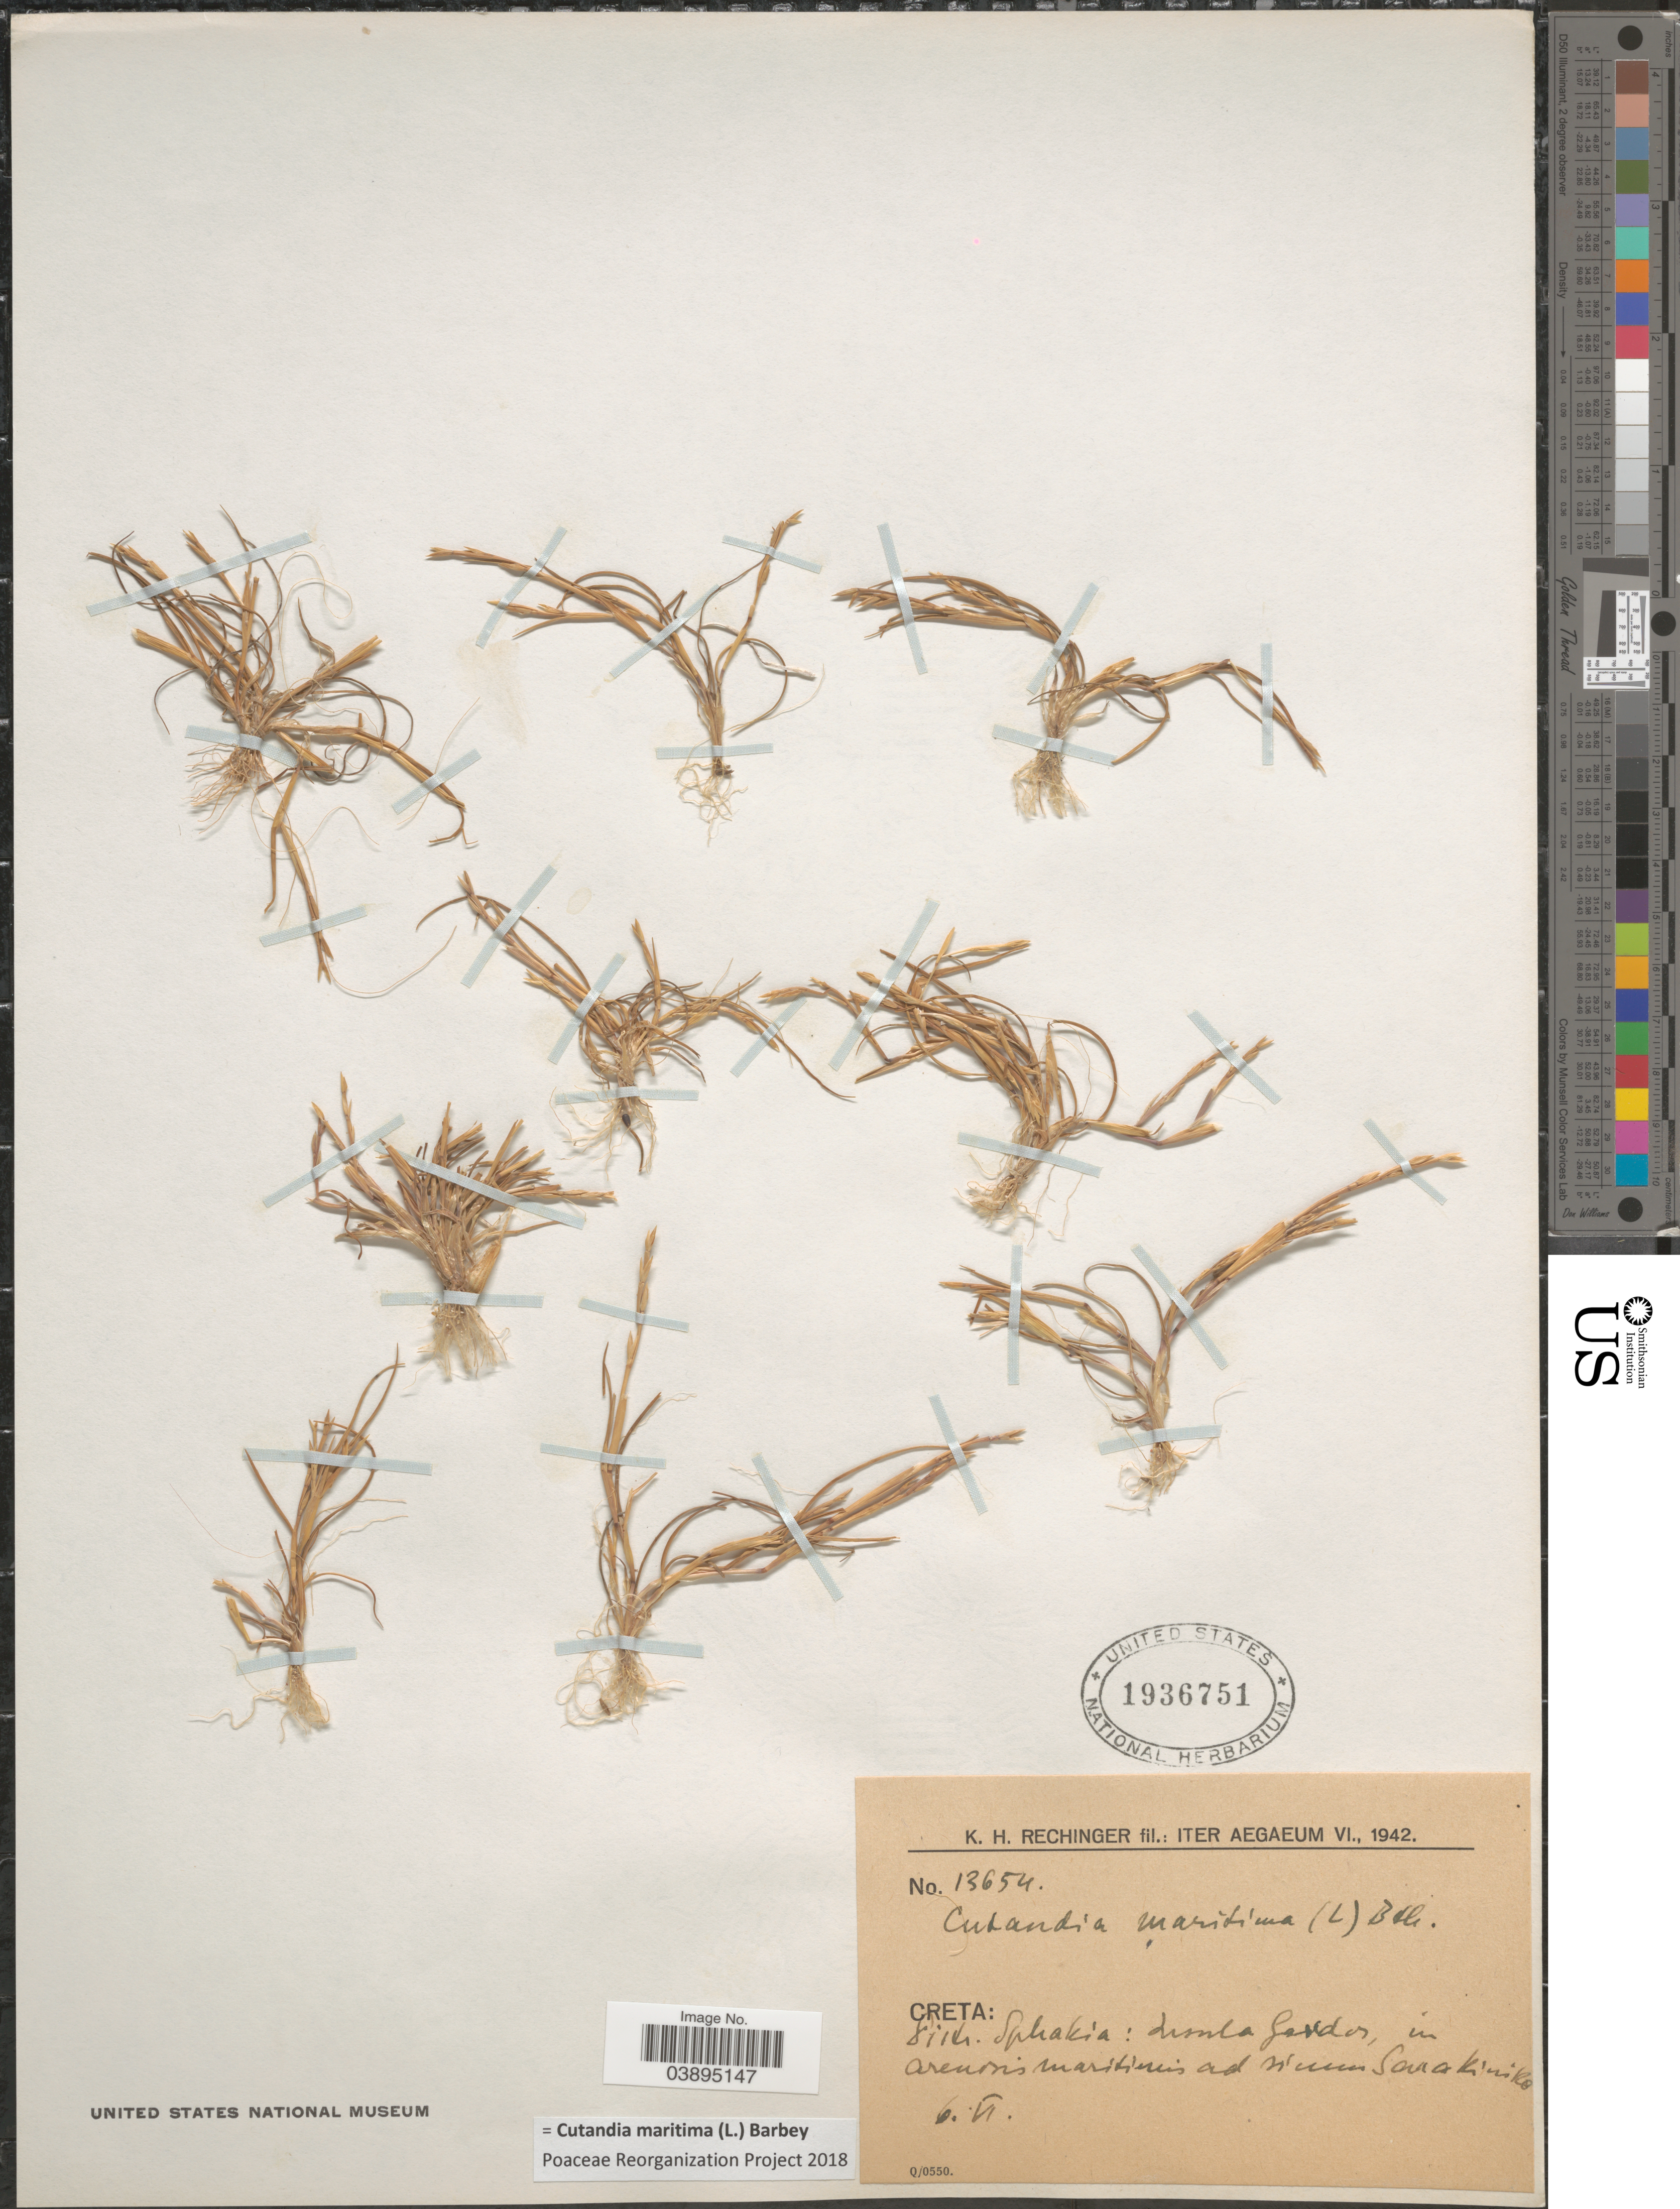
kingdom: Plantae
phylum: Tracheophyta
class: Liliopsida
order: Poales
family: Poaceae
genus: Cutandia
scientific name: Cutandia maritima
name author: (L.) Barbey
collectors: K. H. Rechinger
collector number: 13654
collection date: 1942-06-06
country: Greece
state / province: Crete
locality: Iter Aegaeum. Creta: Distr. Sphakia: Insula Gavdos, in arenosis maritimis ad siccus Sarakiniko.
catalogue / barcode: US 1936751